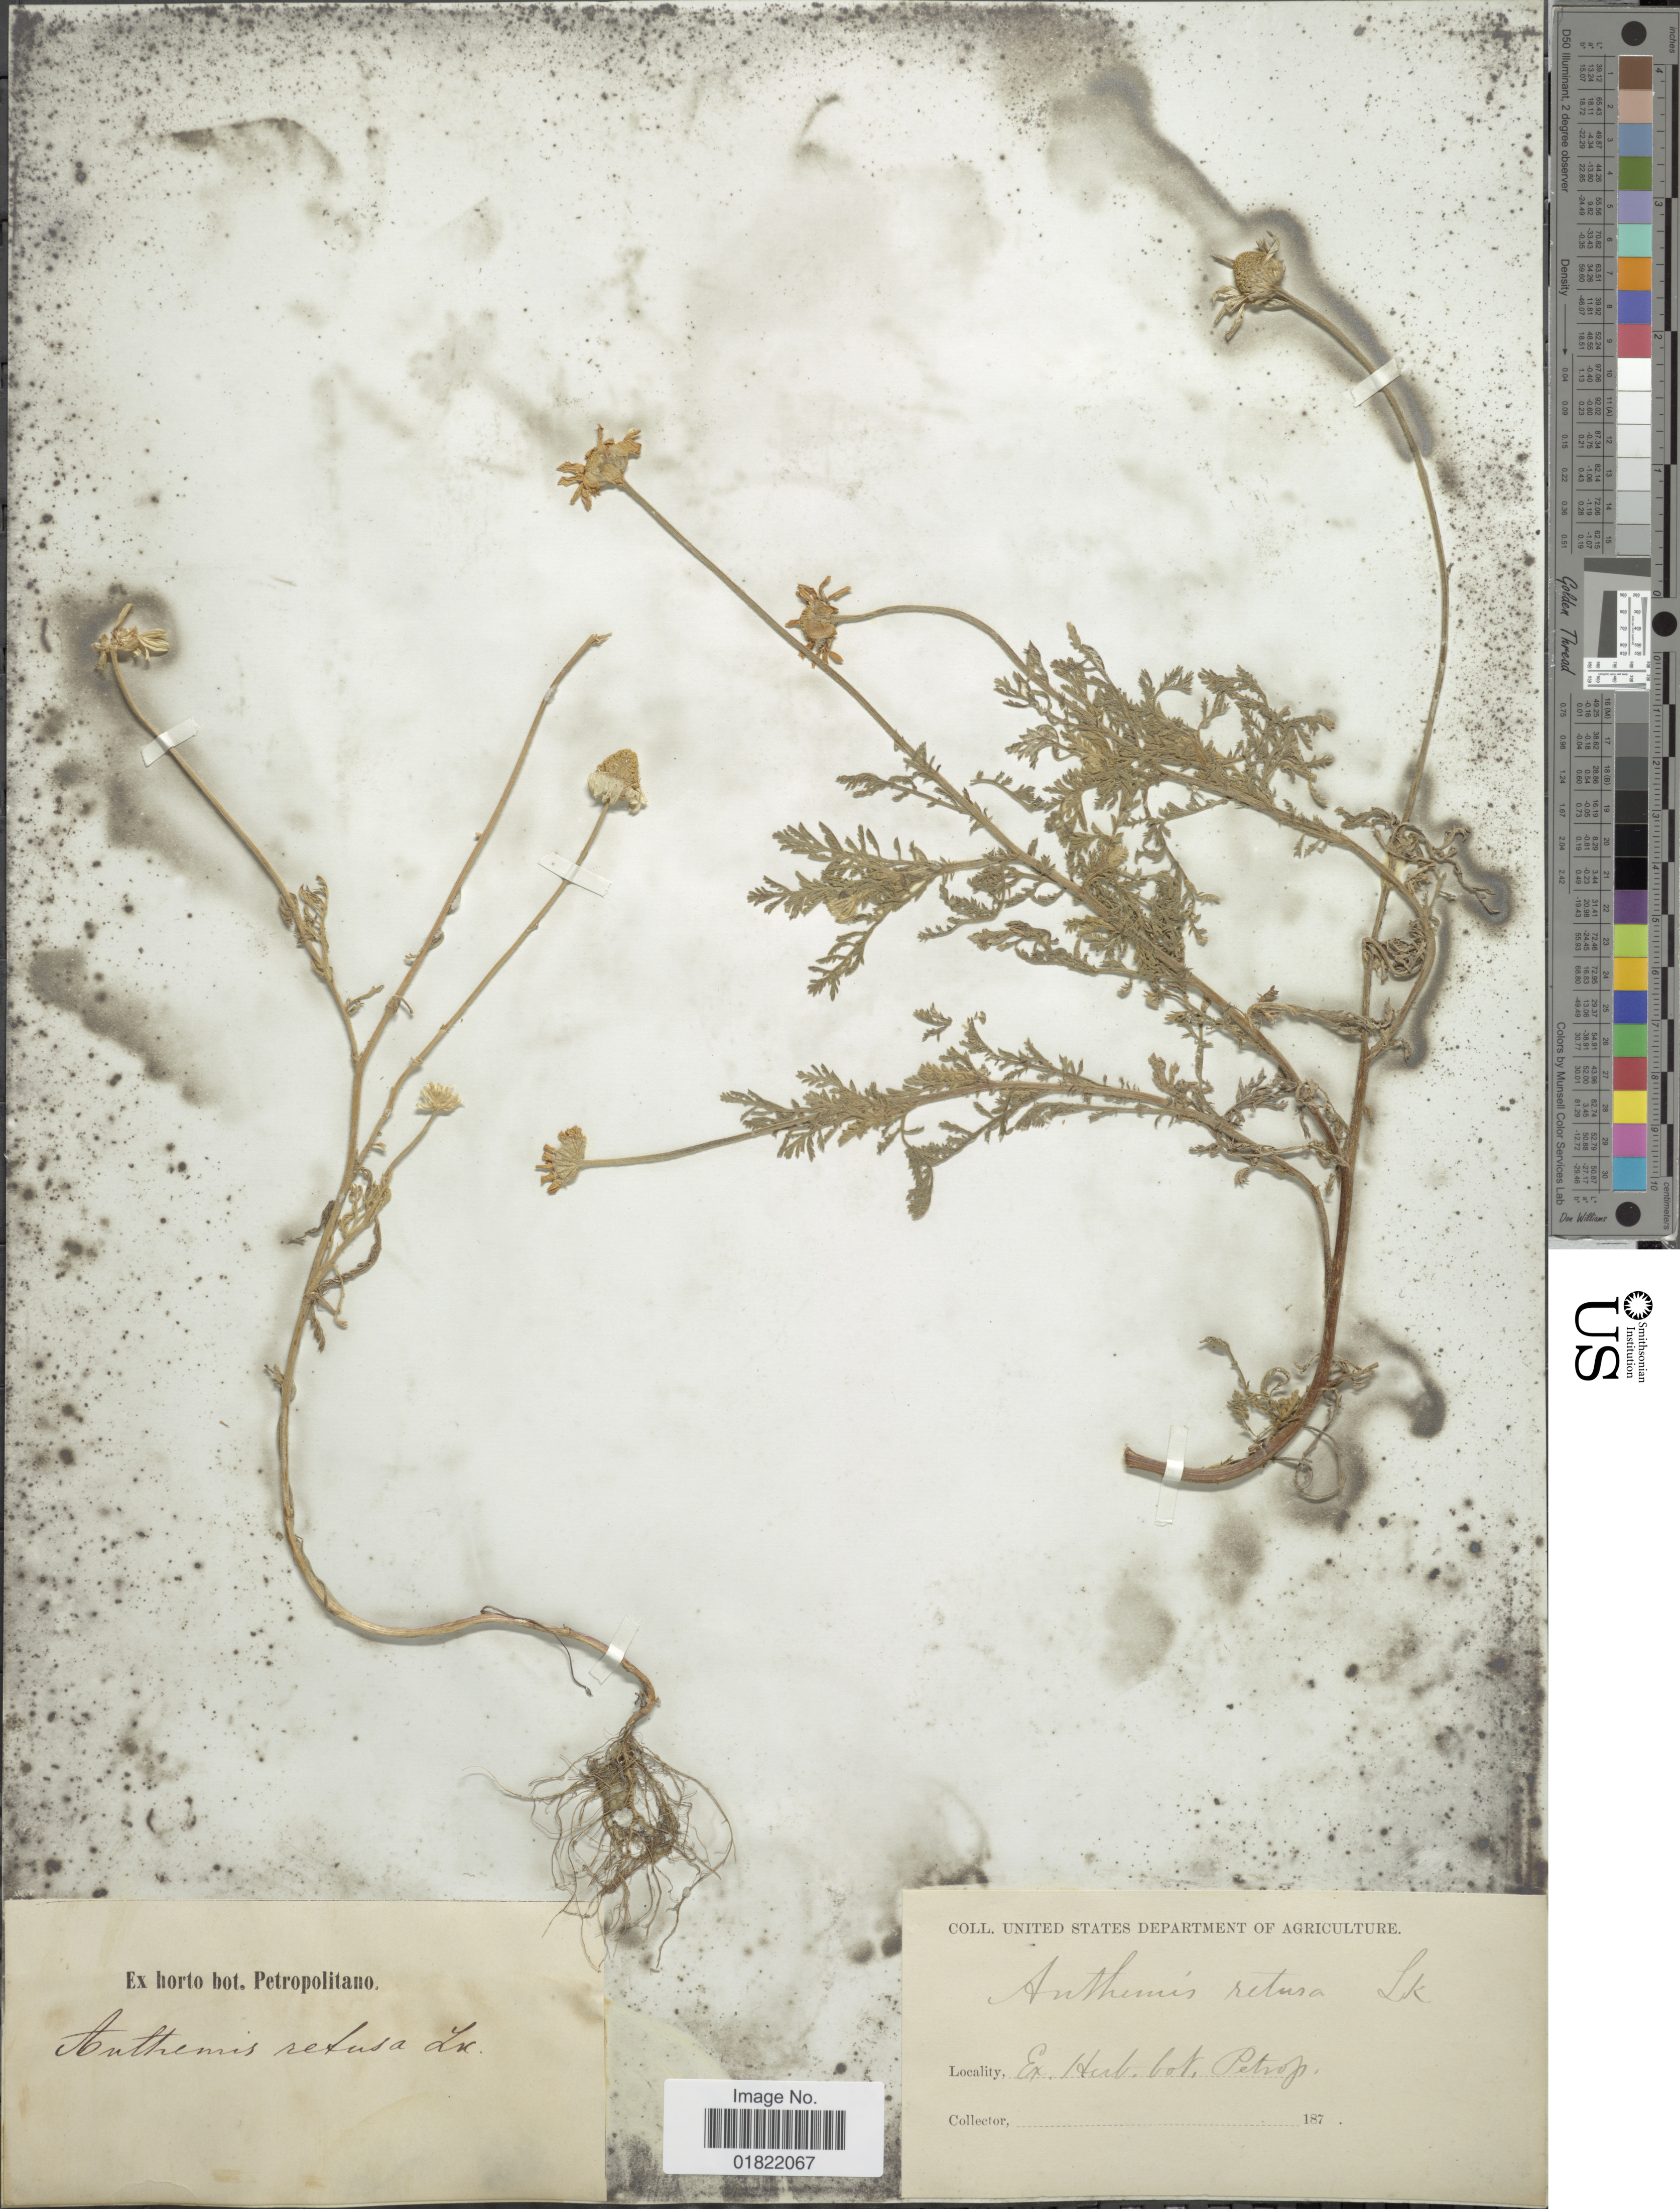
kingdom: Plantae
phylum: Tracheophyta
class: Magnoliopsida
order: Asterales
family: Asteraceae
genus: Anthemis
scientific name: Anthemis retusa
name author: Link ex Spreng.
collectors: ex Horto Bot. Petropolitano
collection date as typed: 187